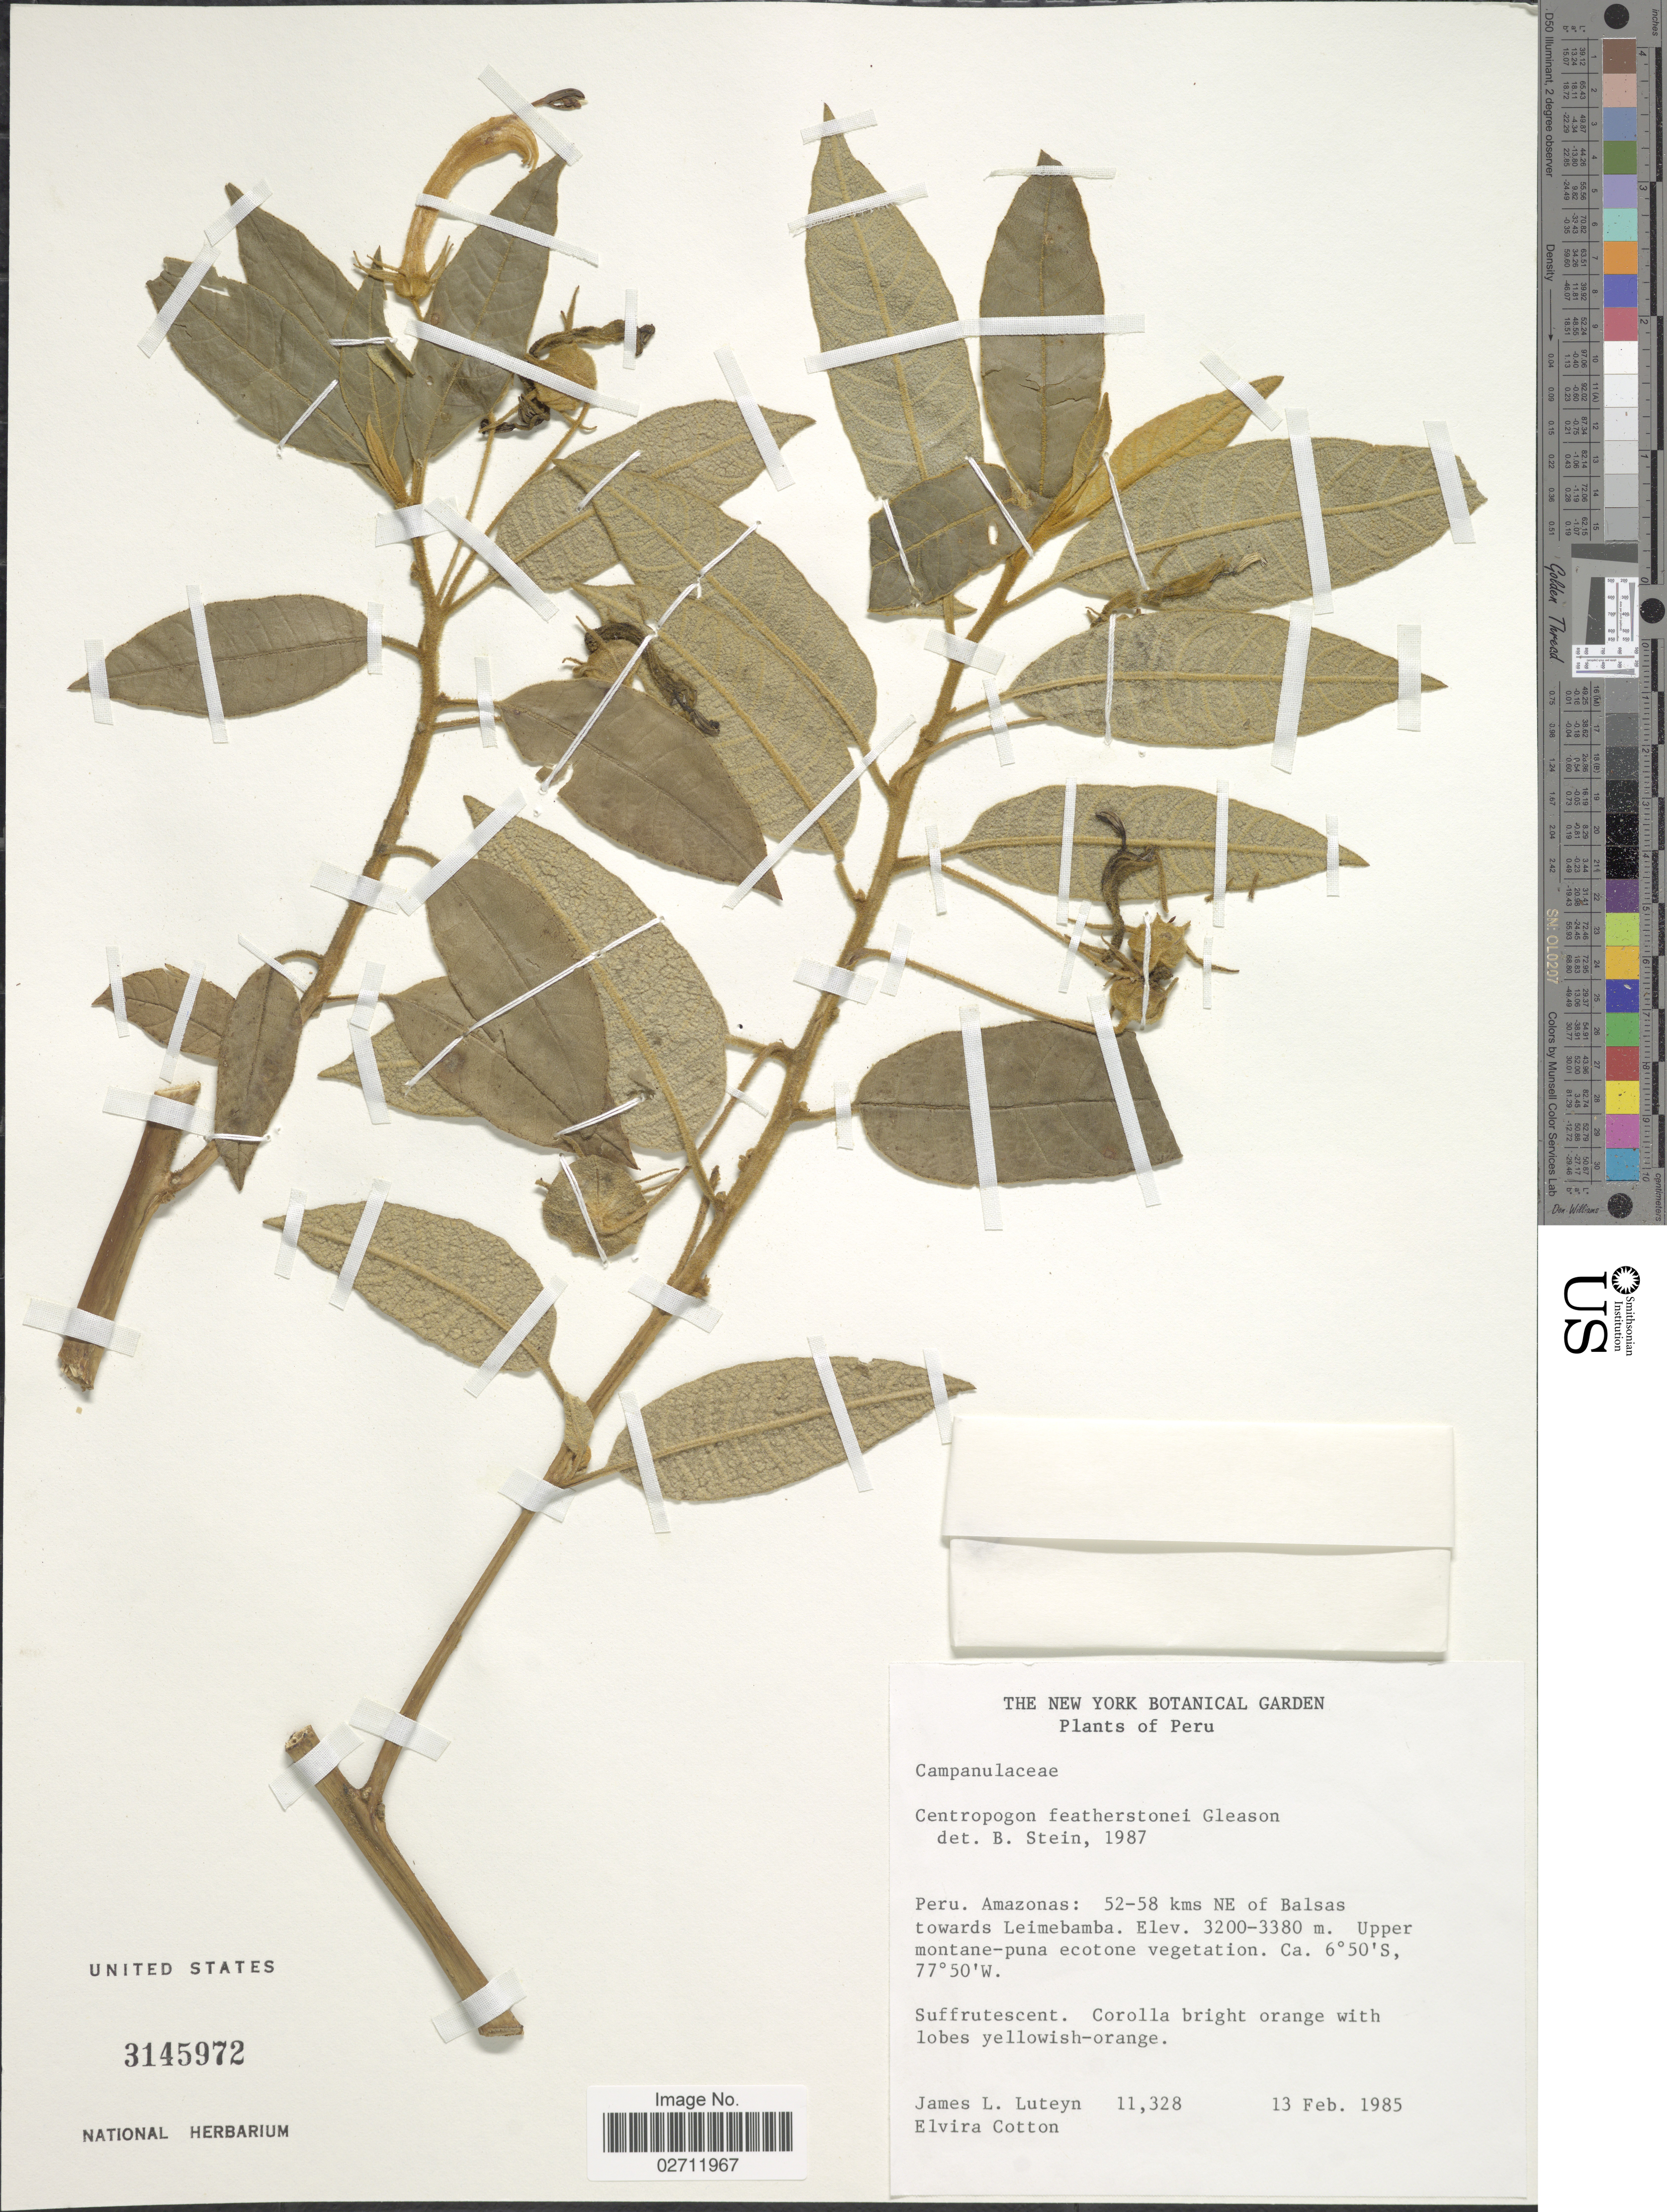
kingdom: Plantae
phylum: Tracheophyta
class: Magnoliopsida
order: Asterales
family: Campanulaceae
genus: Centropogon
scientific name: Centropogon featherstonei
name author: Gleason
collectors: J. L. Luteyn & E. Cotton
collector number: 11328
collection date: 1985-02-13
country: Peru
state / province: Amazonas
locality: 52-58 kms NE of Balsas towards Leimebamba.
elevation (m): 3200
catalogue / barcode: US 3145972